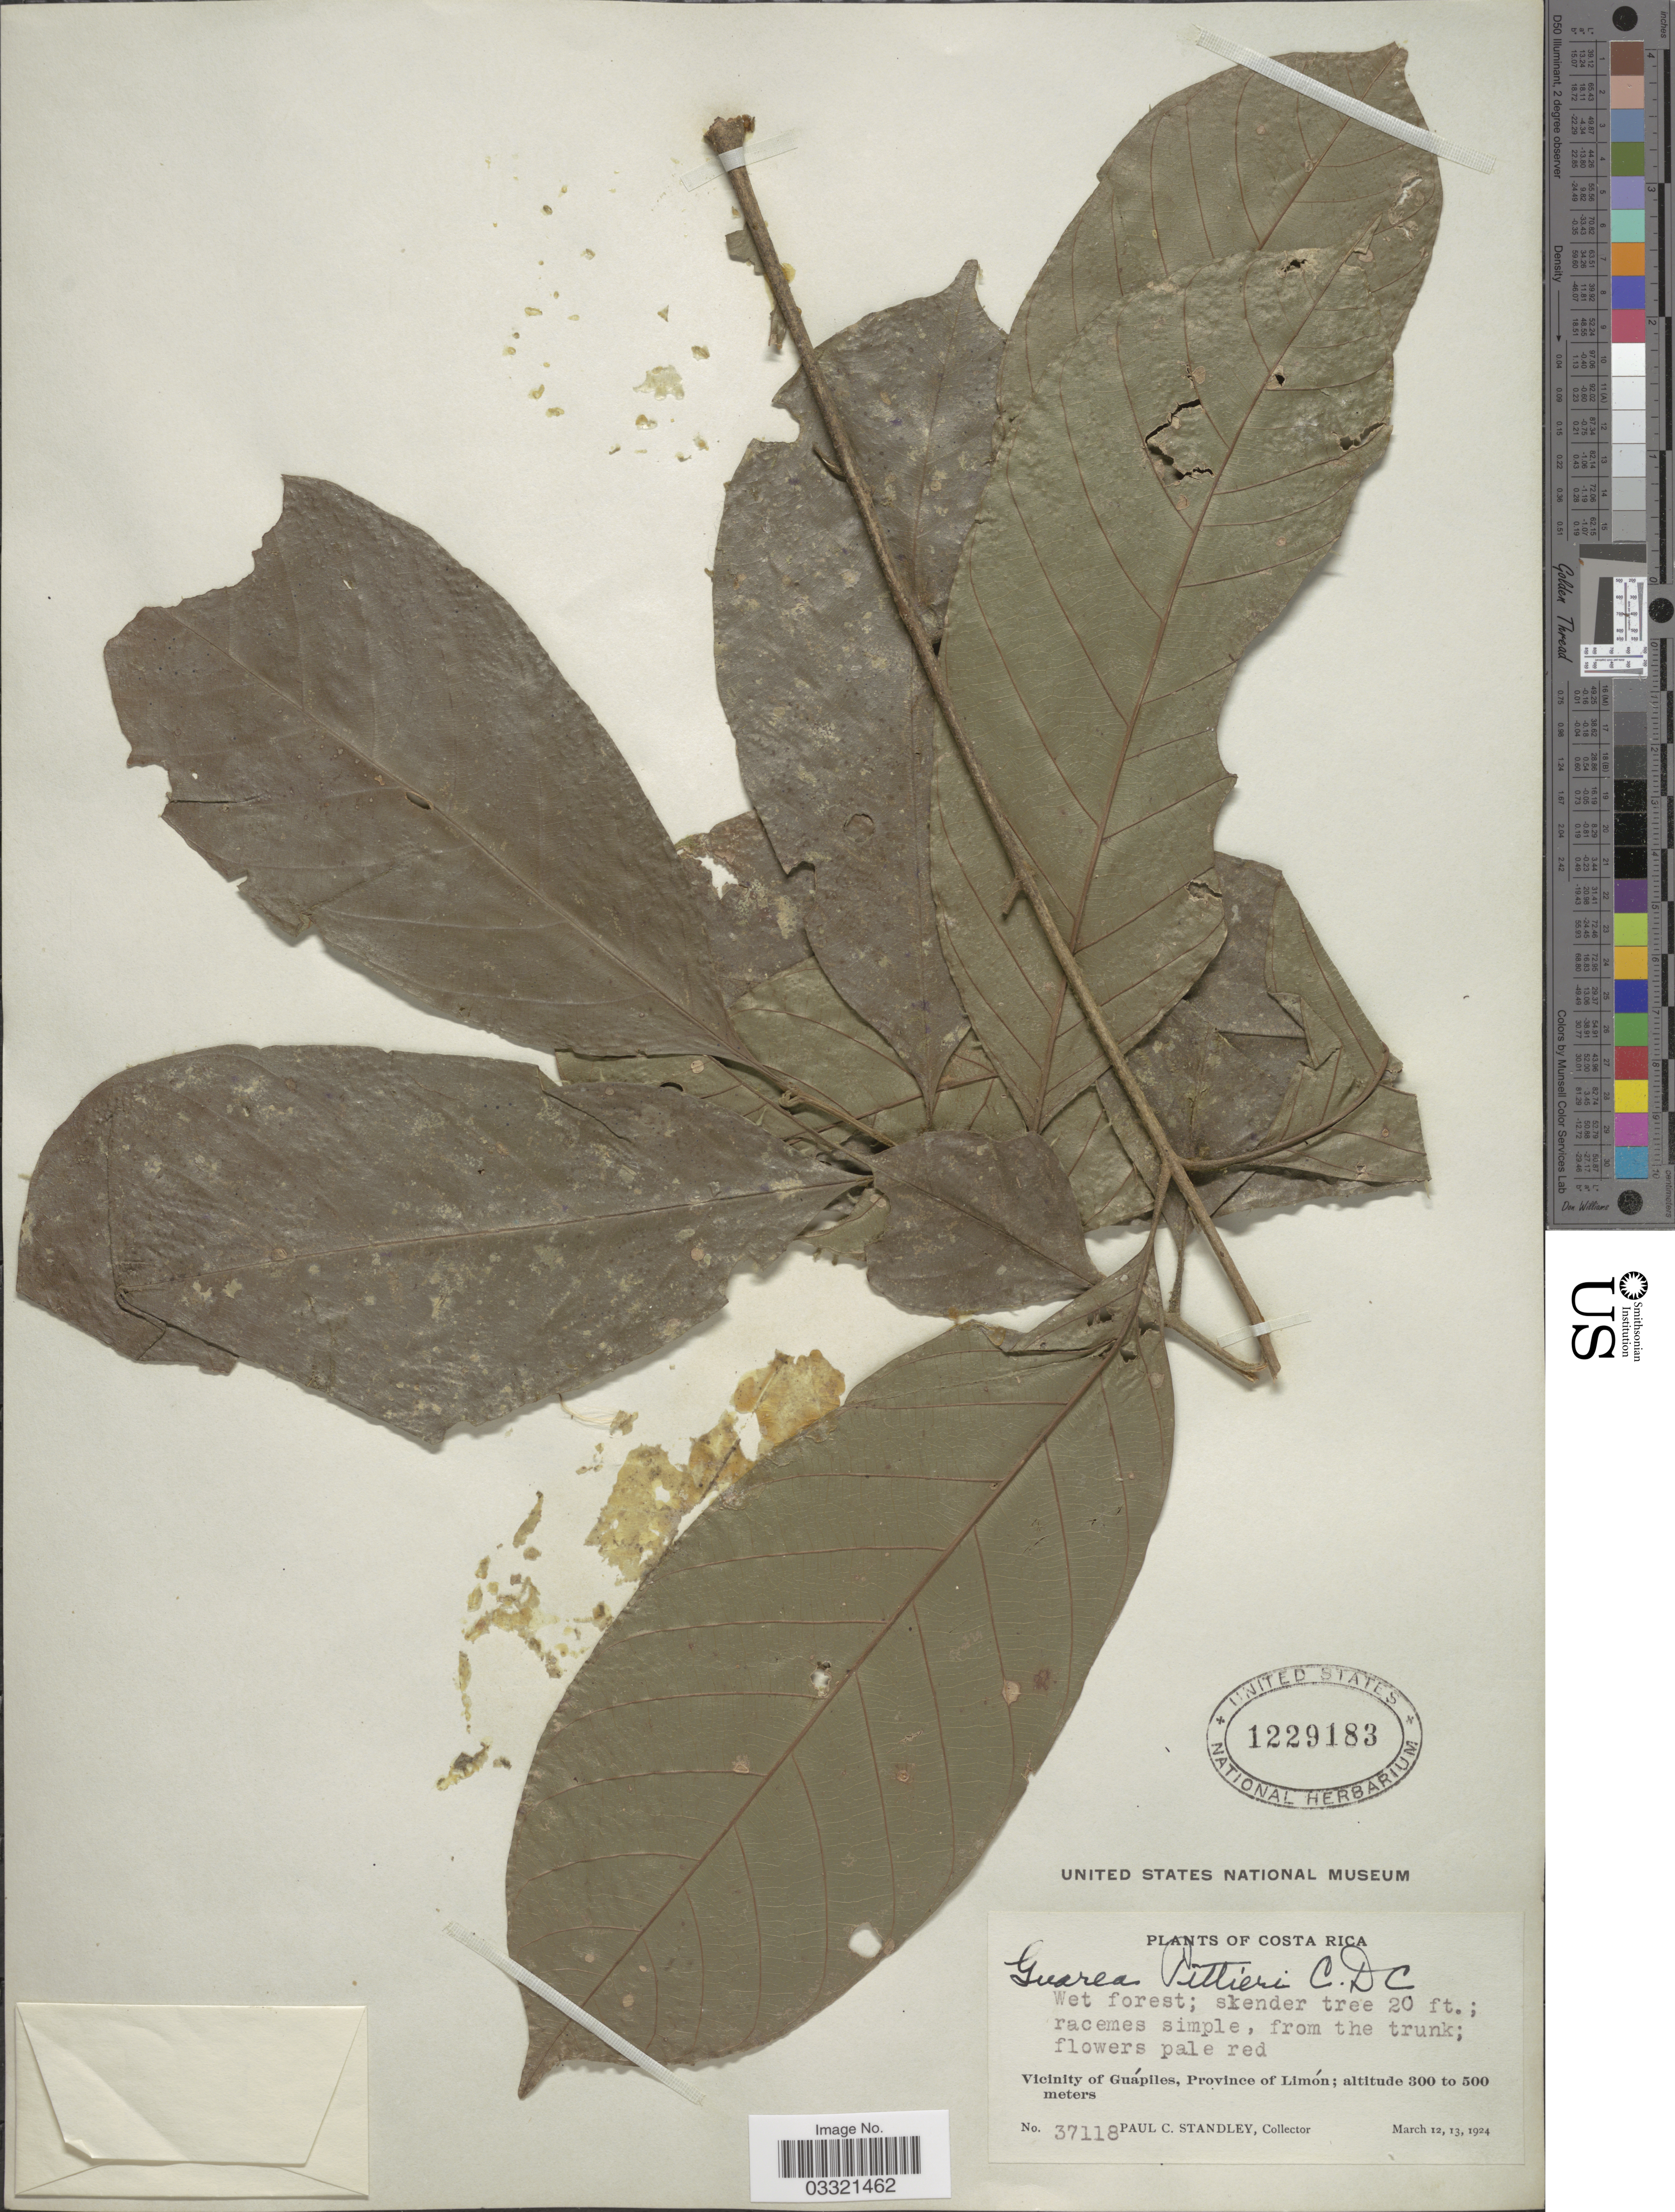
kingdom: Plantae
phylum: Tracheophyta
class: Magnoliopsida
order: Sapindales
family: Meliaceae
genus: Guarea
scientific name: Guarea pittieri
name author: C. DC.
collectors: P. C. Standley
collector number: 37118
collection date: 1924-03-12/1924-03-13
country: Costa Rica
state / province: Limón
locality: Vicinity of Guápiles.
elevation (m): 300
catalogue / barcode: US 1229183